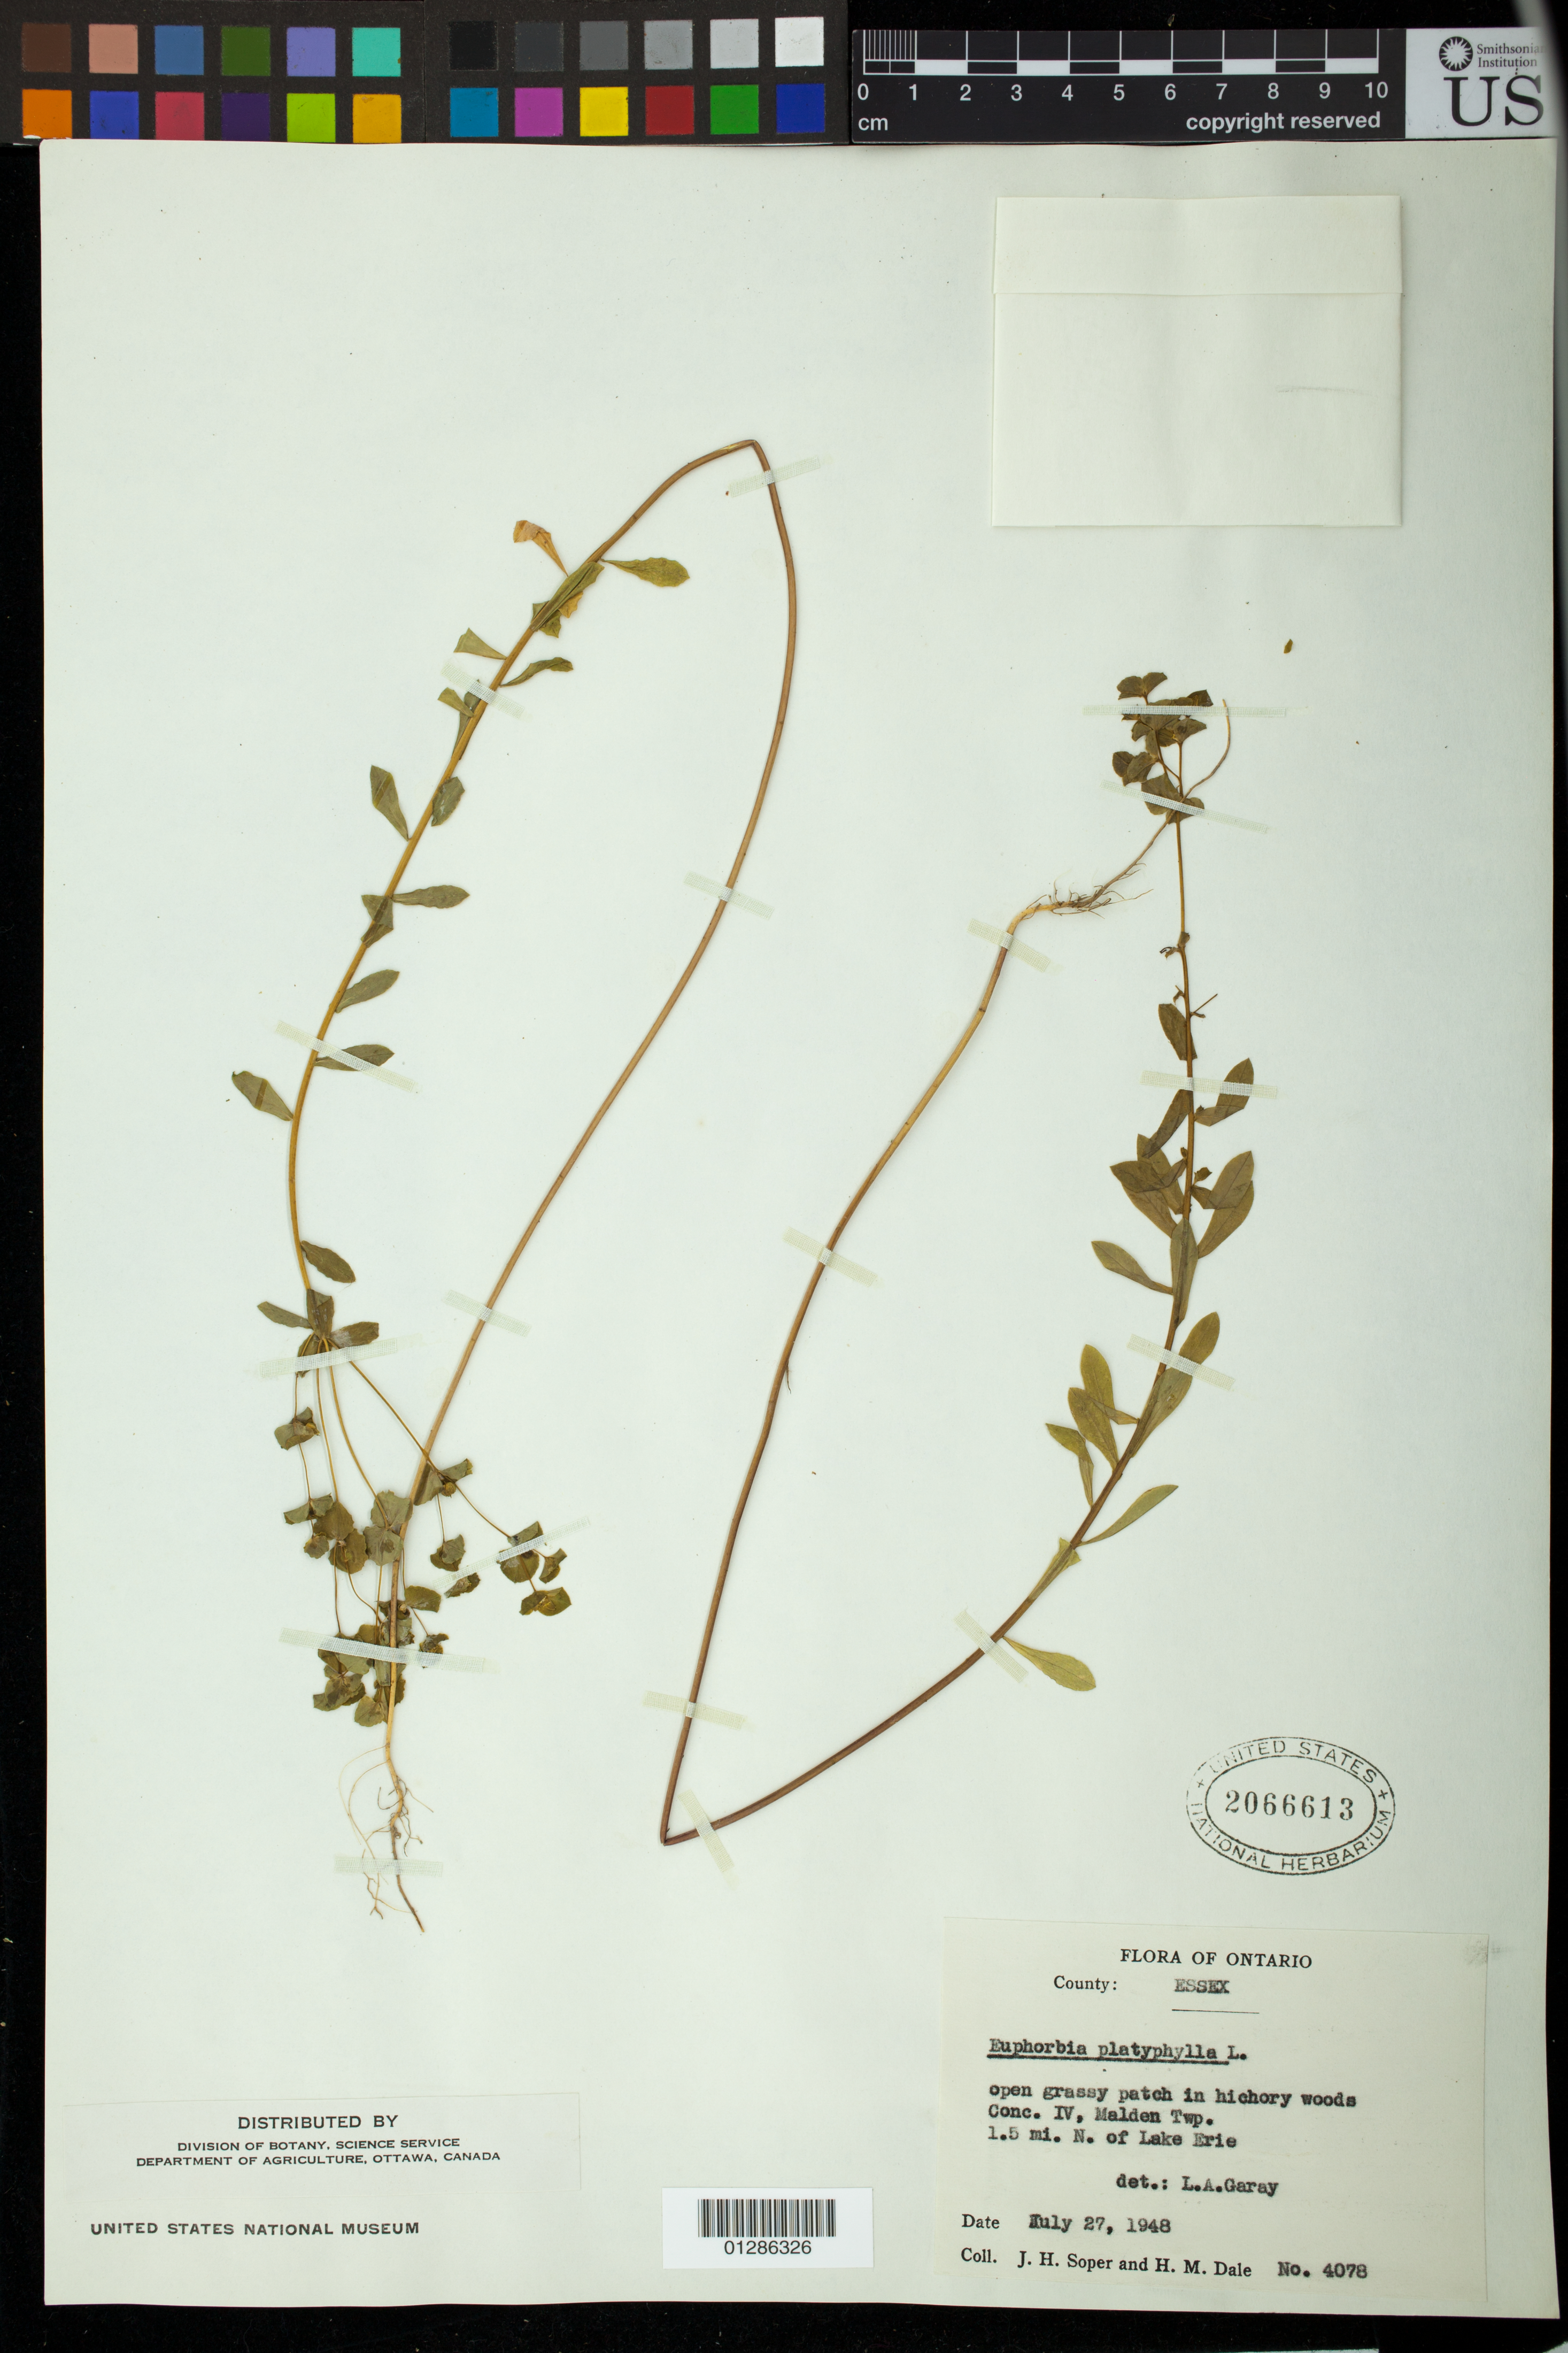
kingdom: Plantae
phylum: Tracheophyta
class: Magnoliopsida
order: Malpighiales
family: Euphorbiaceae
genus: Euphorbia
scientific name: Euphorbia platyphyllos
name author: L.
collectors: J. H. Soper & H. M. Dale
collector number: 4078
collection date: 1948-07-27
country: United States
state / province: New York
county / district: Essex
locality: Conc. IV, Malden Twp. 1.5 mi. N. of Lake Erie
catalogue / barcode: US 2066613